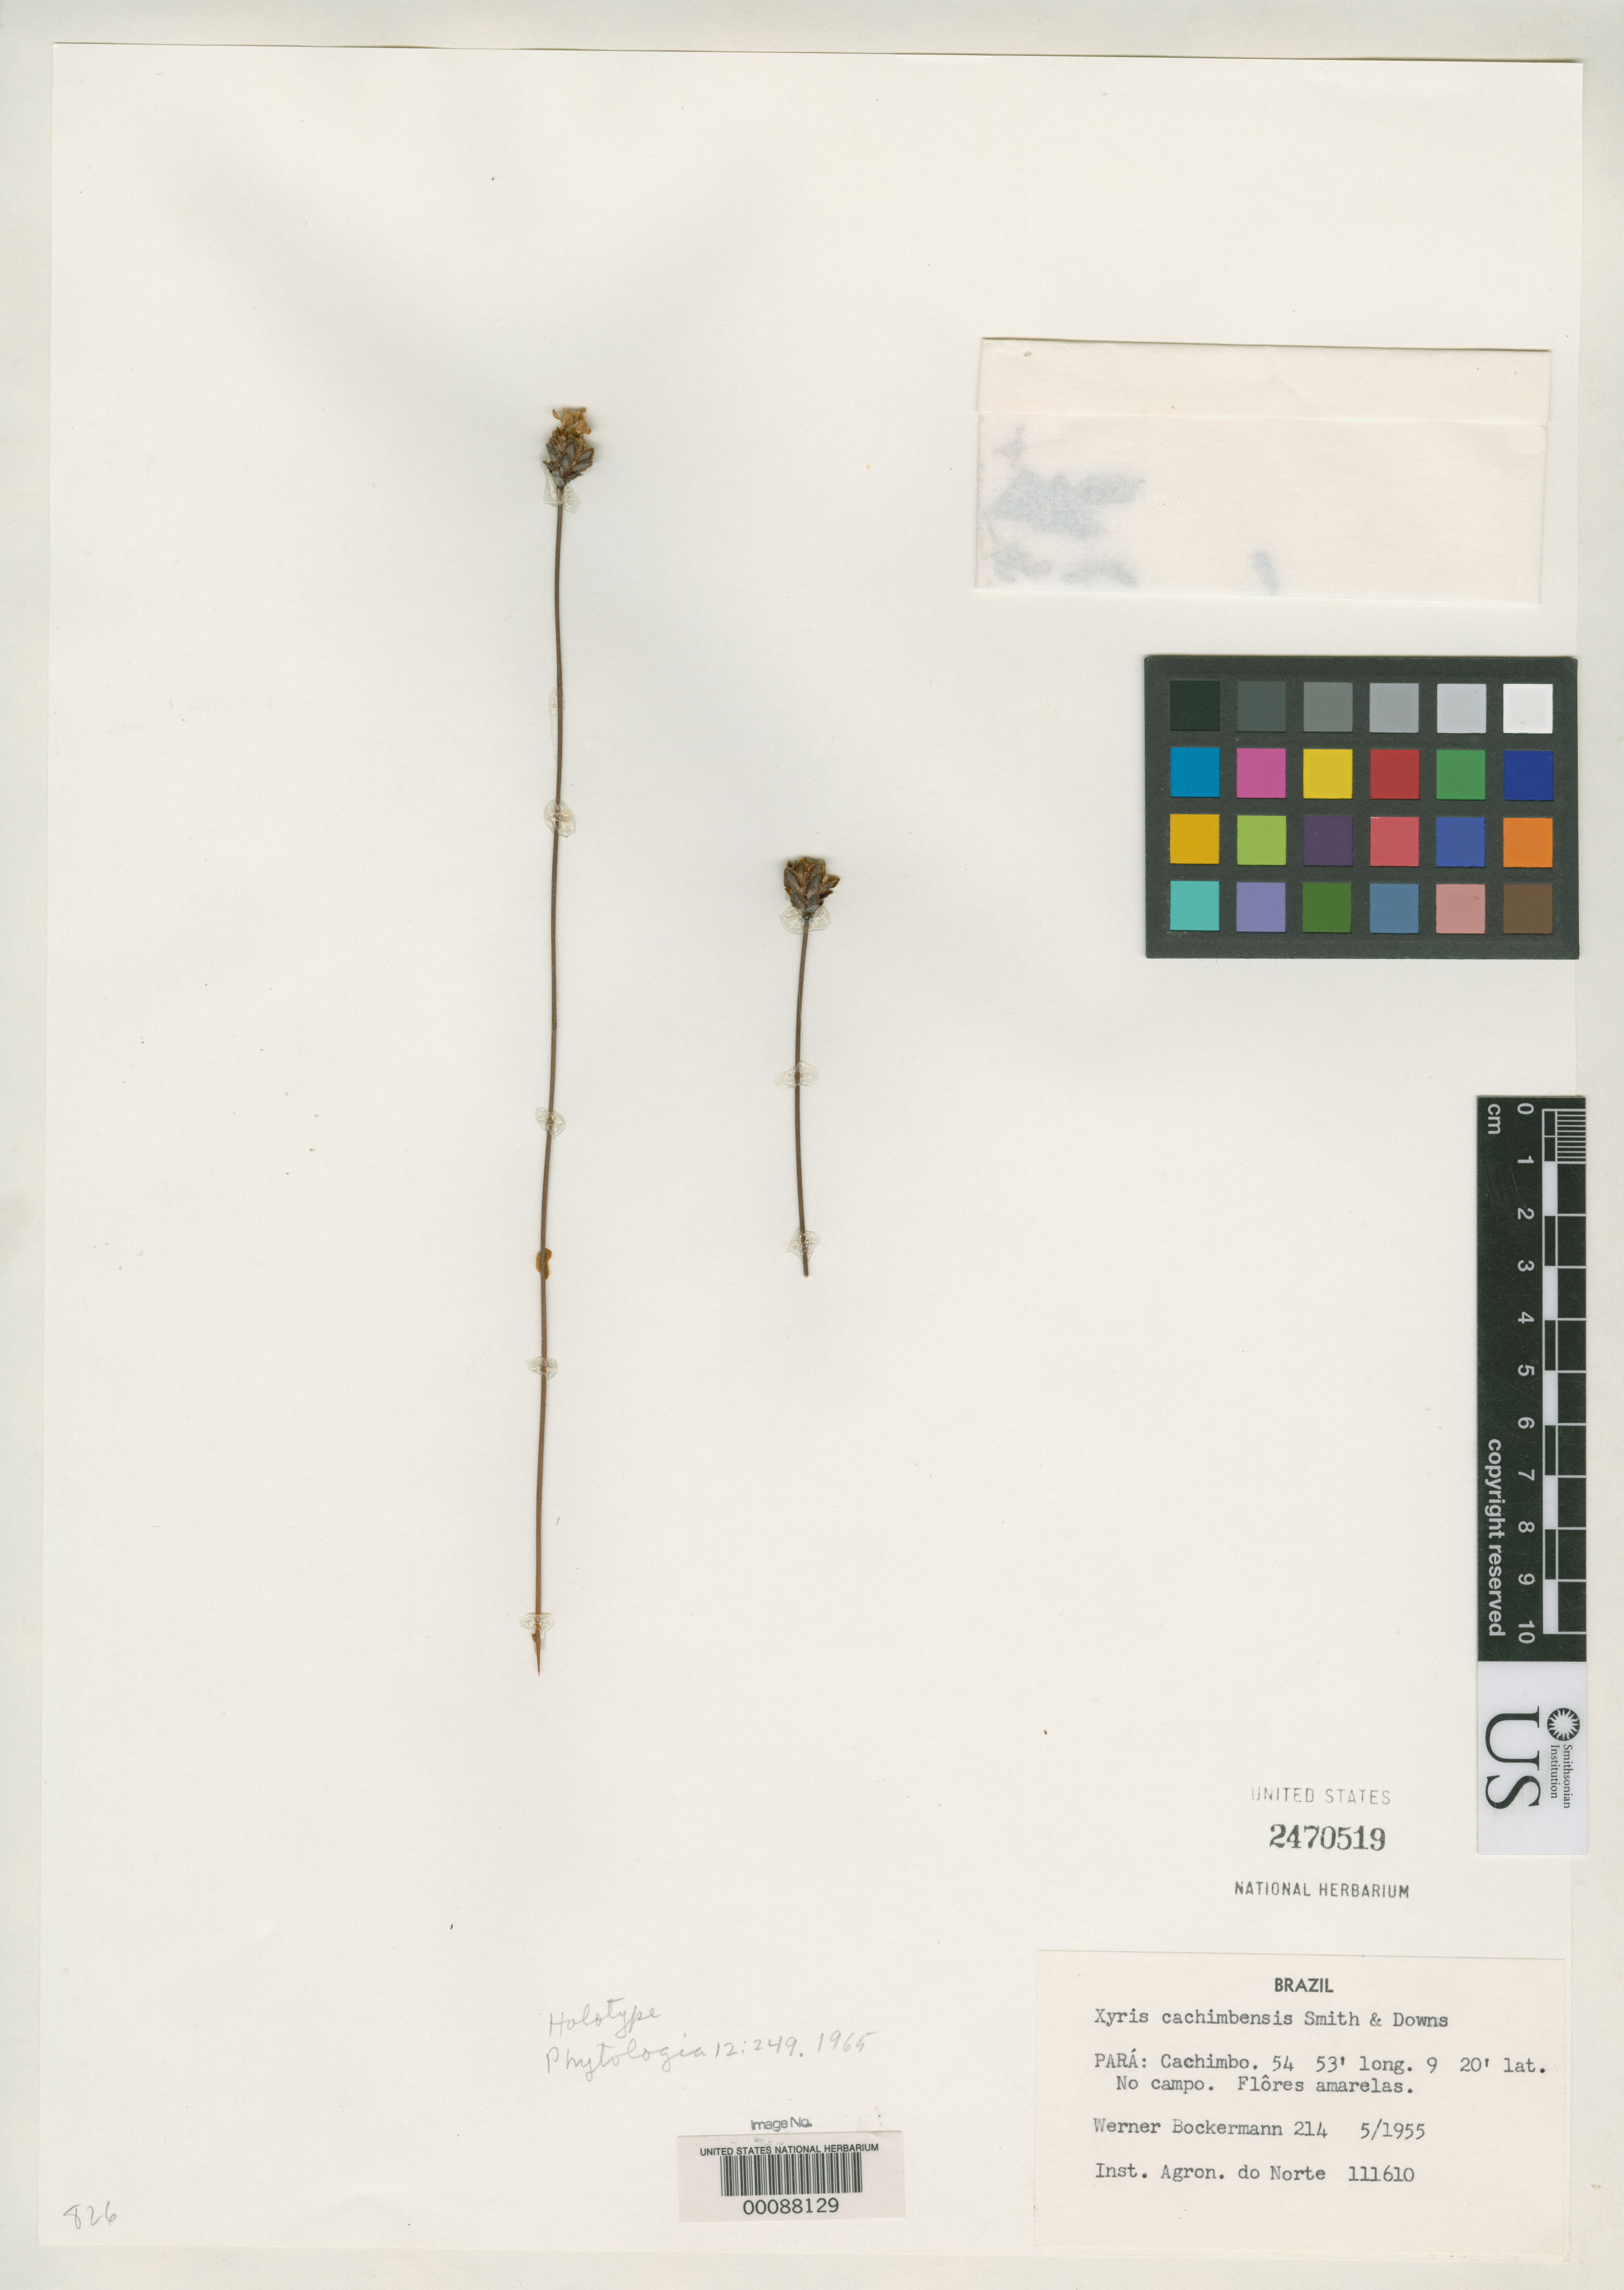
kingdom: Plantae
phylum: Tracheophyta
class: Liliopsida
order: Poales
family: Xyridaceae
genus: Xyris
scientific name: Xyris cachimbensis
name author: L.B. Sm. & Downs in L.B. Sm.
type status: Holotype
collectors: W. Bockermann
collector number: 214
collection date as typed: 16 May 1955 to 22 May 1955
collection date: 1955-05-16/1955-05-22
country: Brazil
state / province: Pará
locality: Serra do Cachimbo.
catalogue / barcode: US 2470519